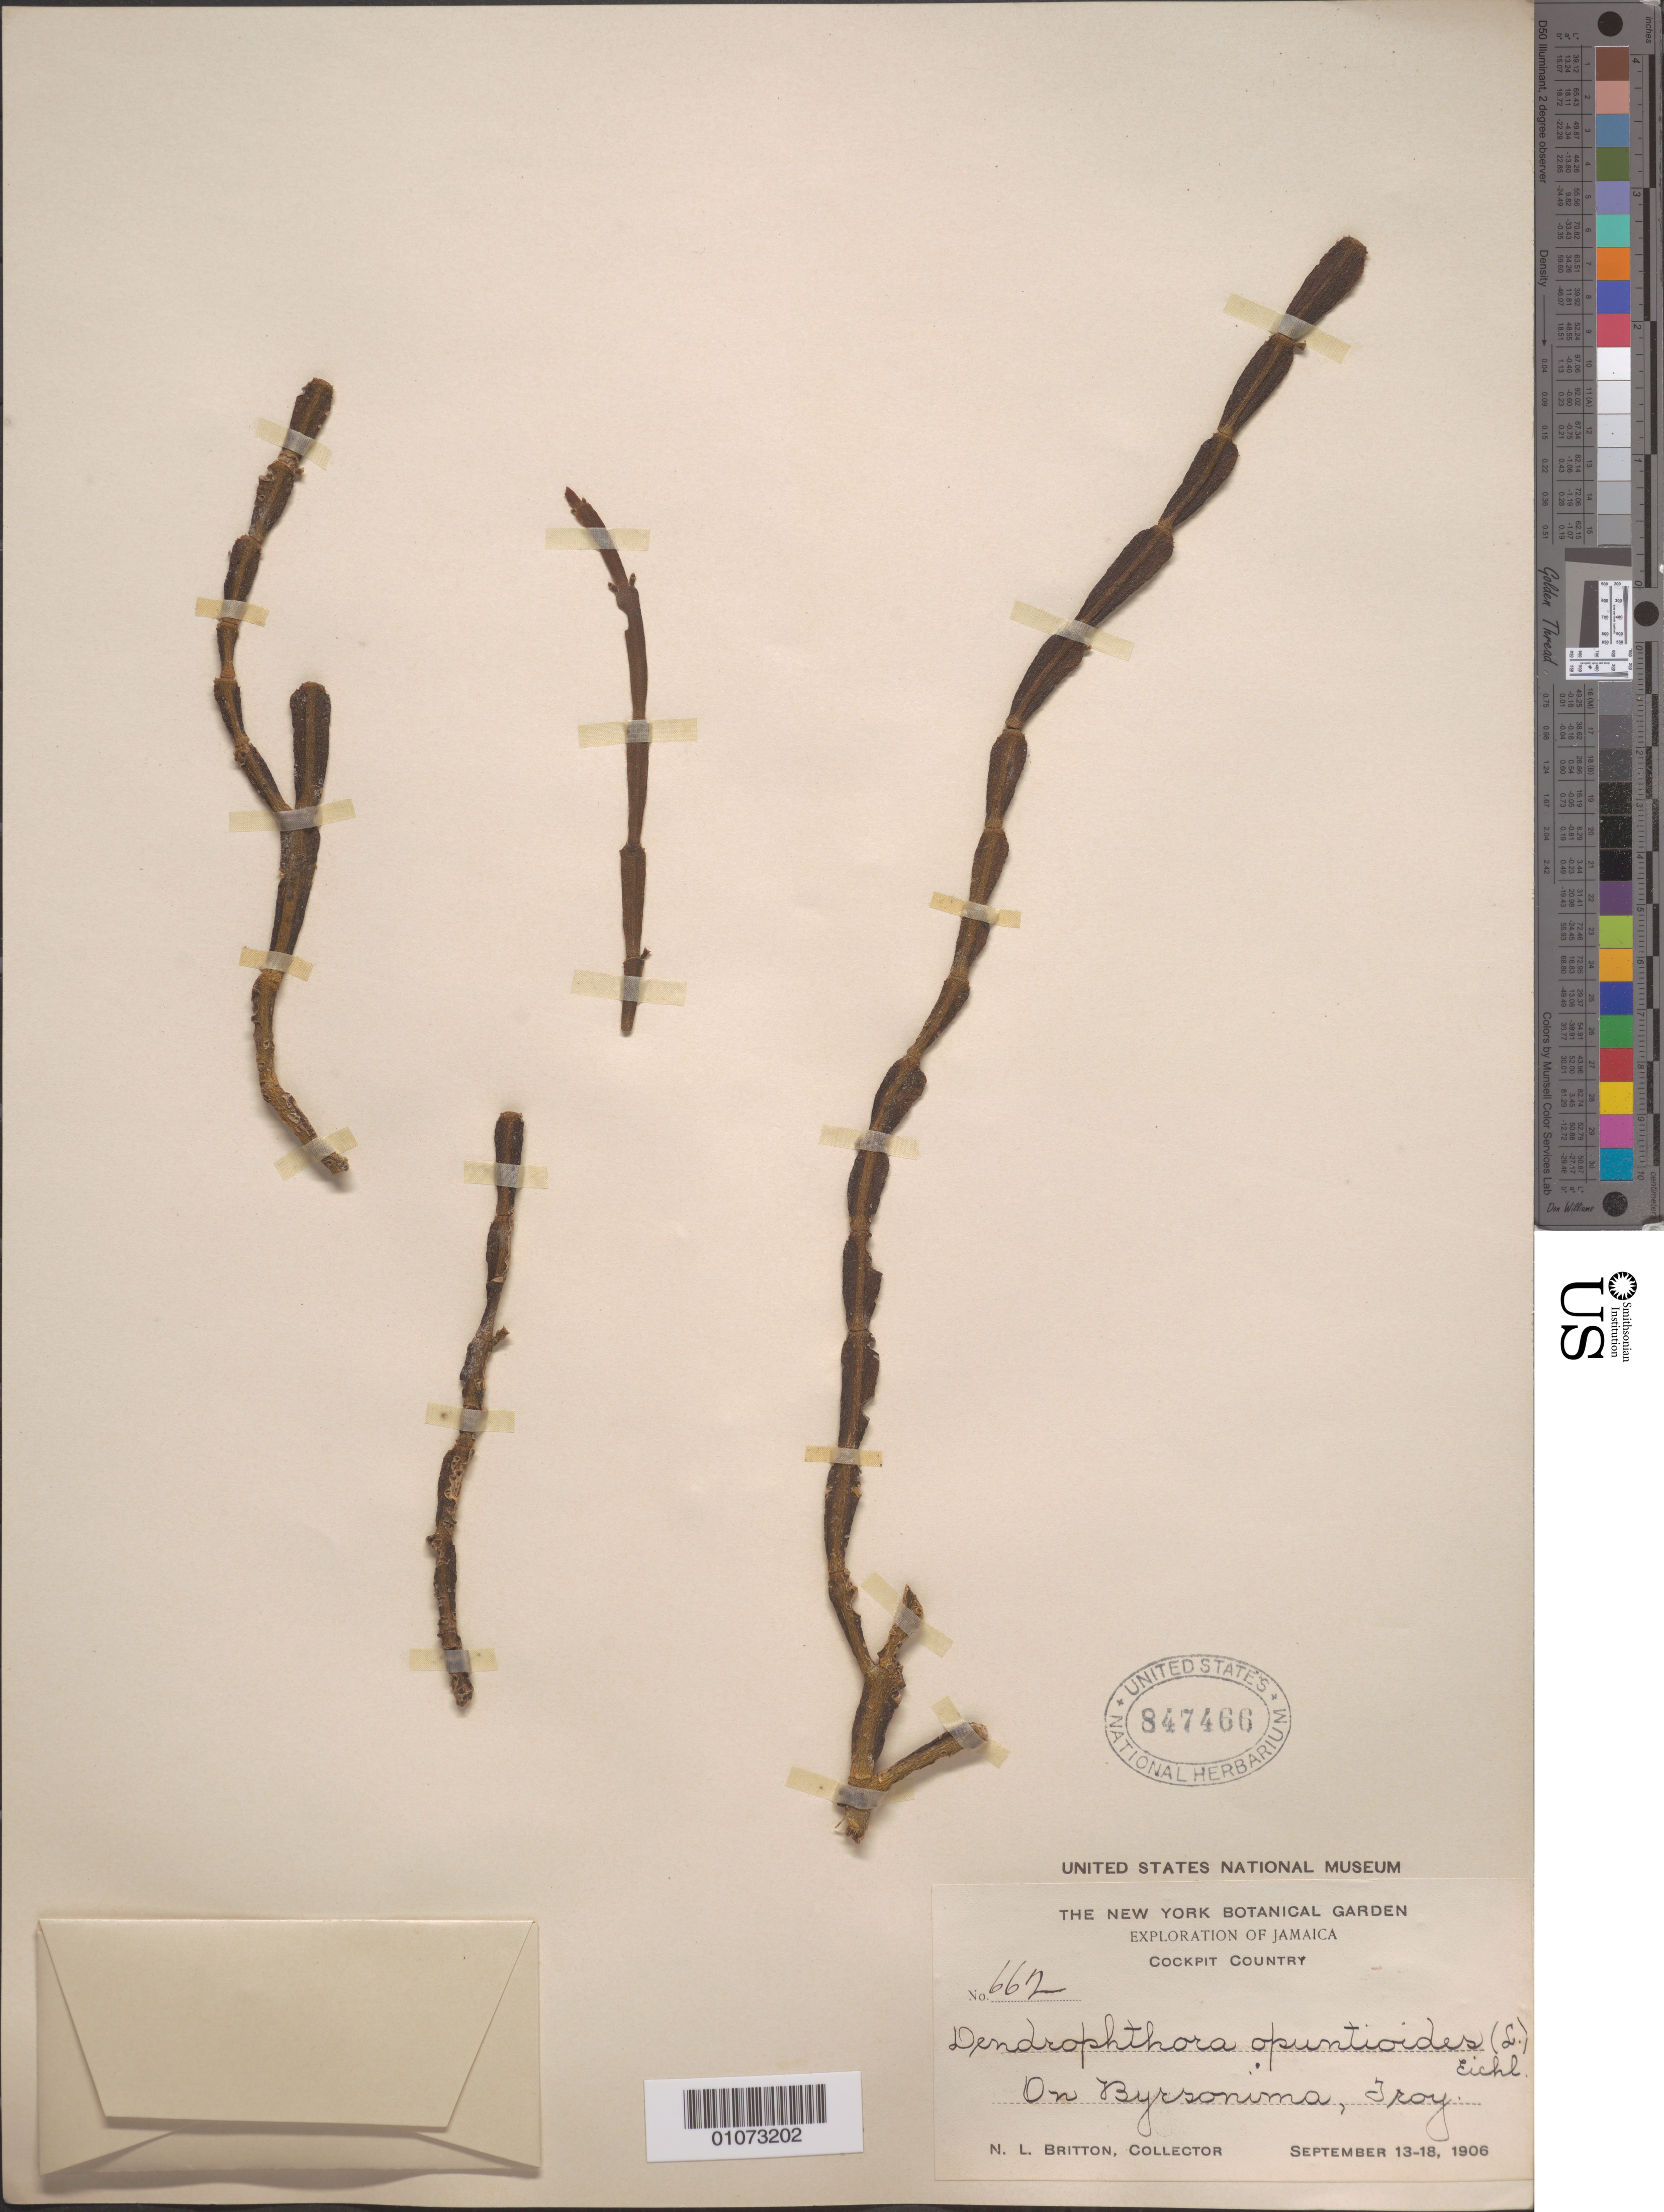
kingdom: Plantae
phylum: Tracheophyta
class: Magnoliopsida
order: Santalales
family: Viscaceae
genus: Dendrophthora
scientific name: Dendrophthora opuntioides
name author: (L.) Eichler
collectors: N. Britton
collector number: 662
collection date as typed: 13 Sep 1906 to 18 Sep 1906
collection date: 1906-09-13/1906-09-18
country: Jamaica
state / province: Saint James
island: Jamaica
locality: Cockpit country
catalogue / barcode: US 847466